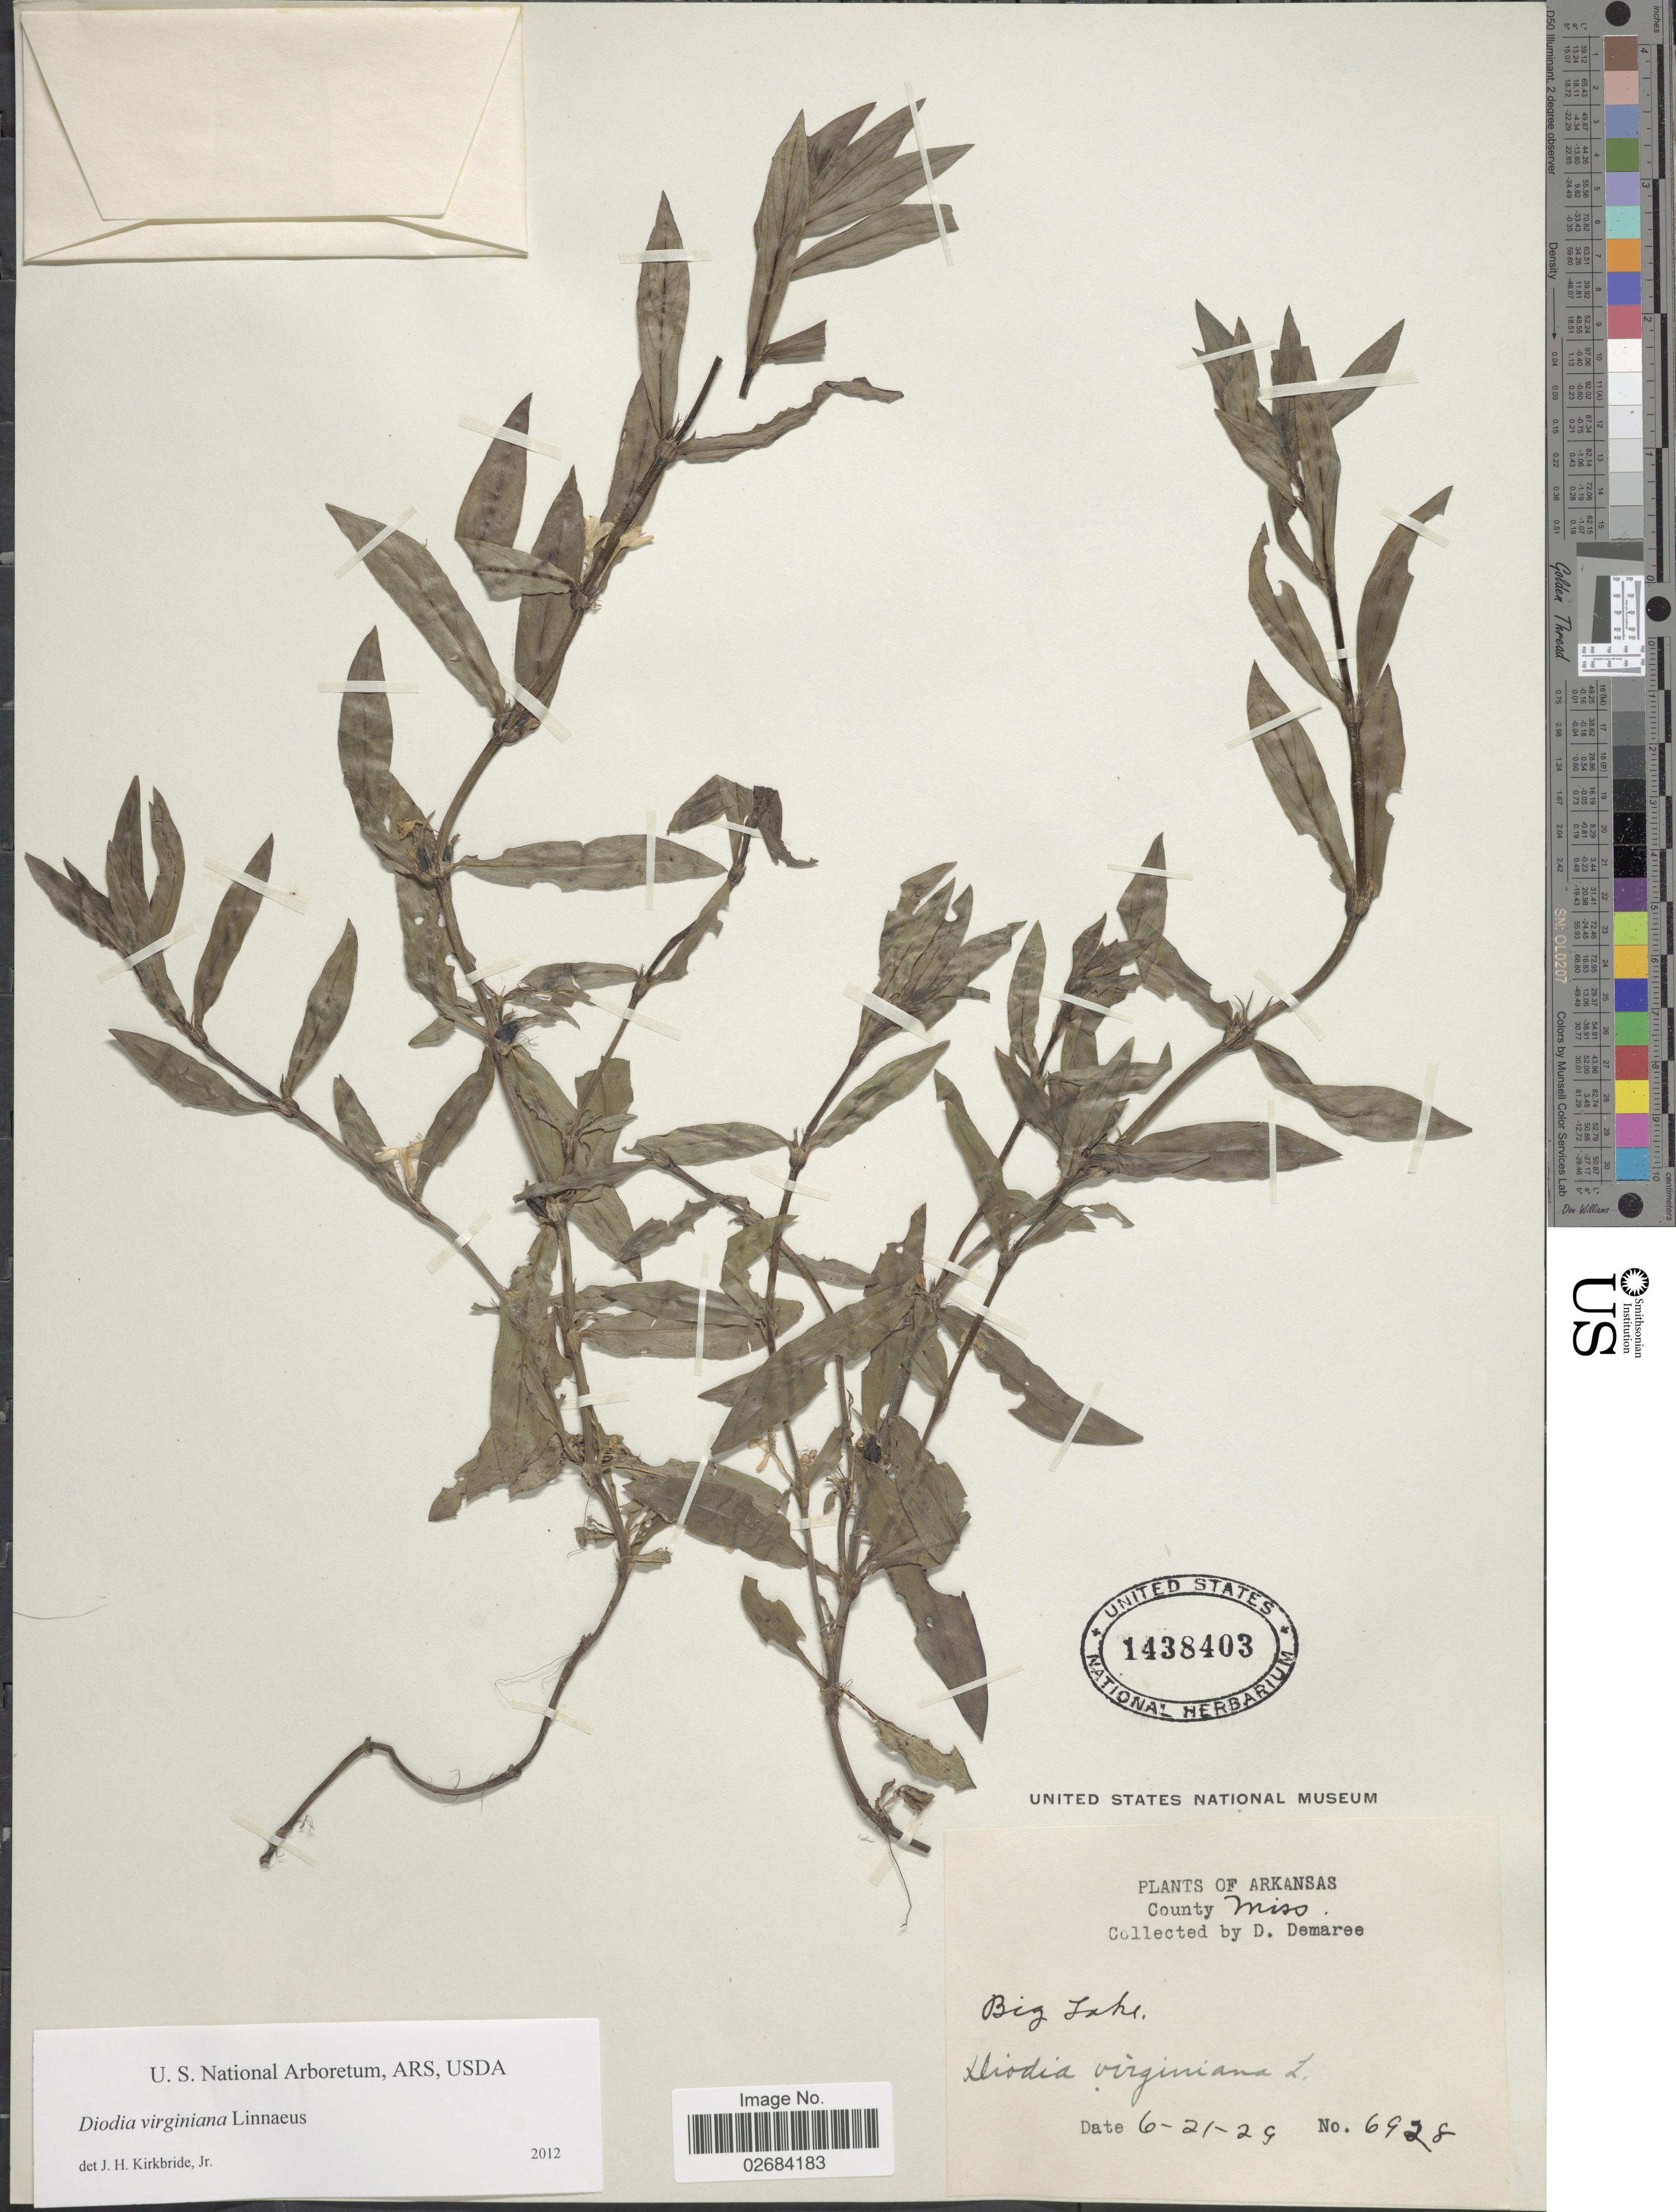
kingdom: Plantae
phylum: Tracheophyta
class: Magnoliopsida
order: Gentianales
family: Rubiaceae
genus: Diodia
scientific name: Diodia virginiana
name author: L.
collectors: D. Demaree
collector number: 6928*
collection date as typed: Transcribed d/m/y: 21/6/29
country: United States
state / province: Arkansas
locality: County Miss. Big Lake.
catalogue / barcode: US 1438403